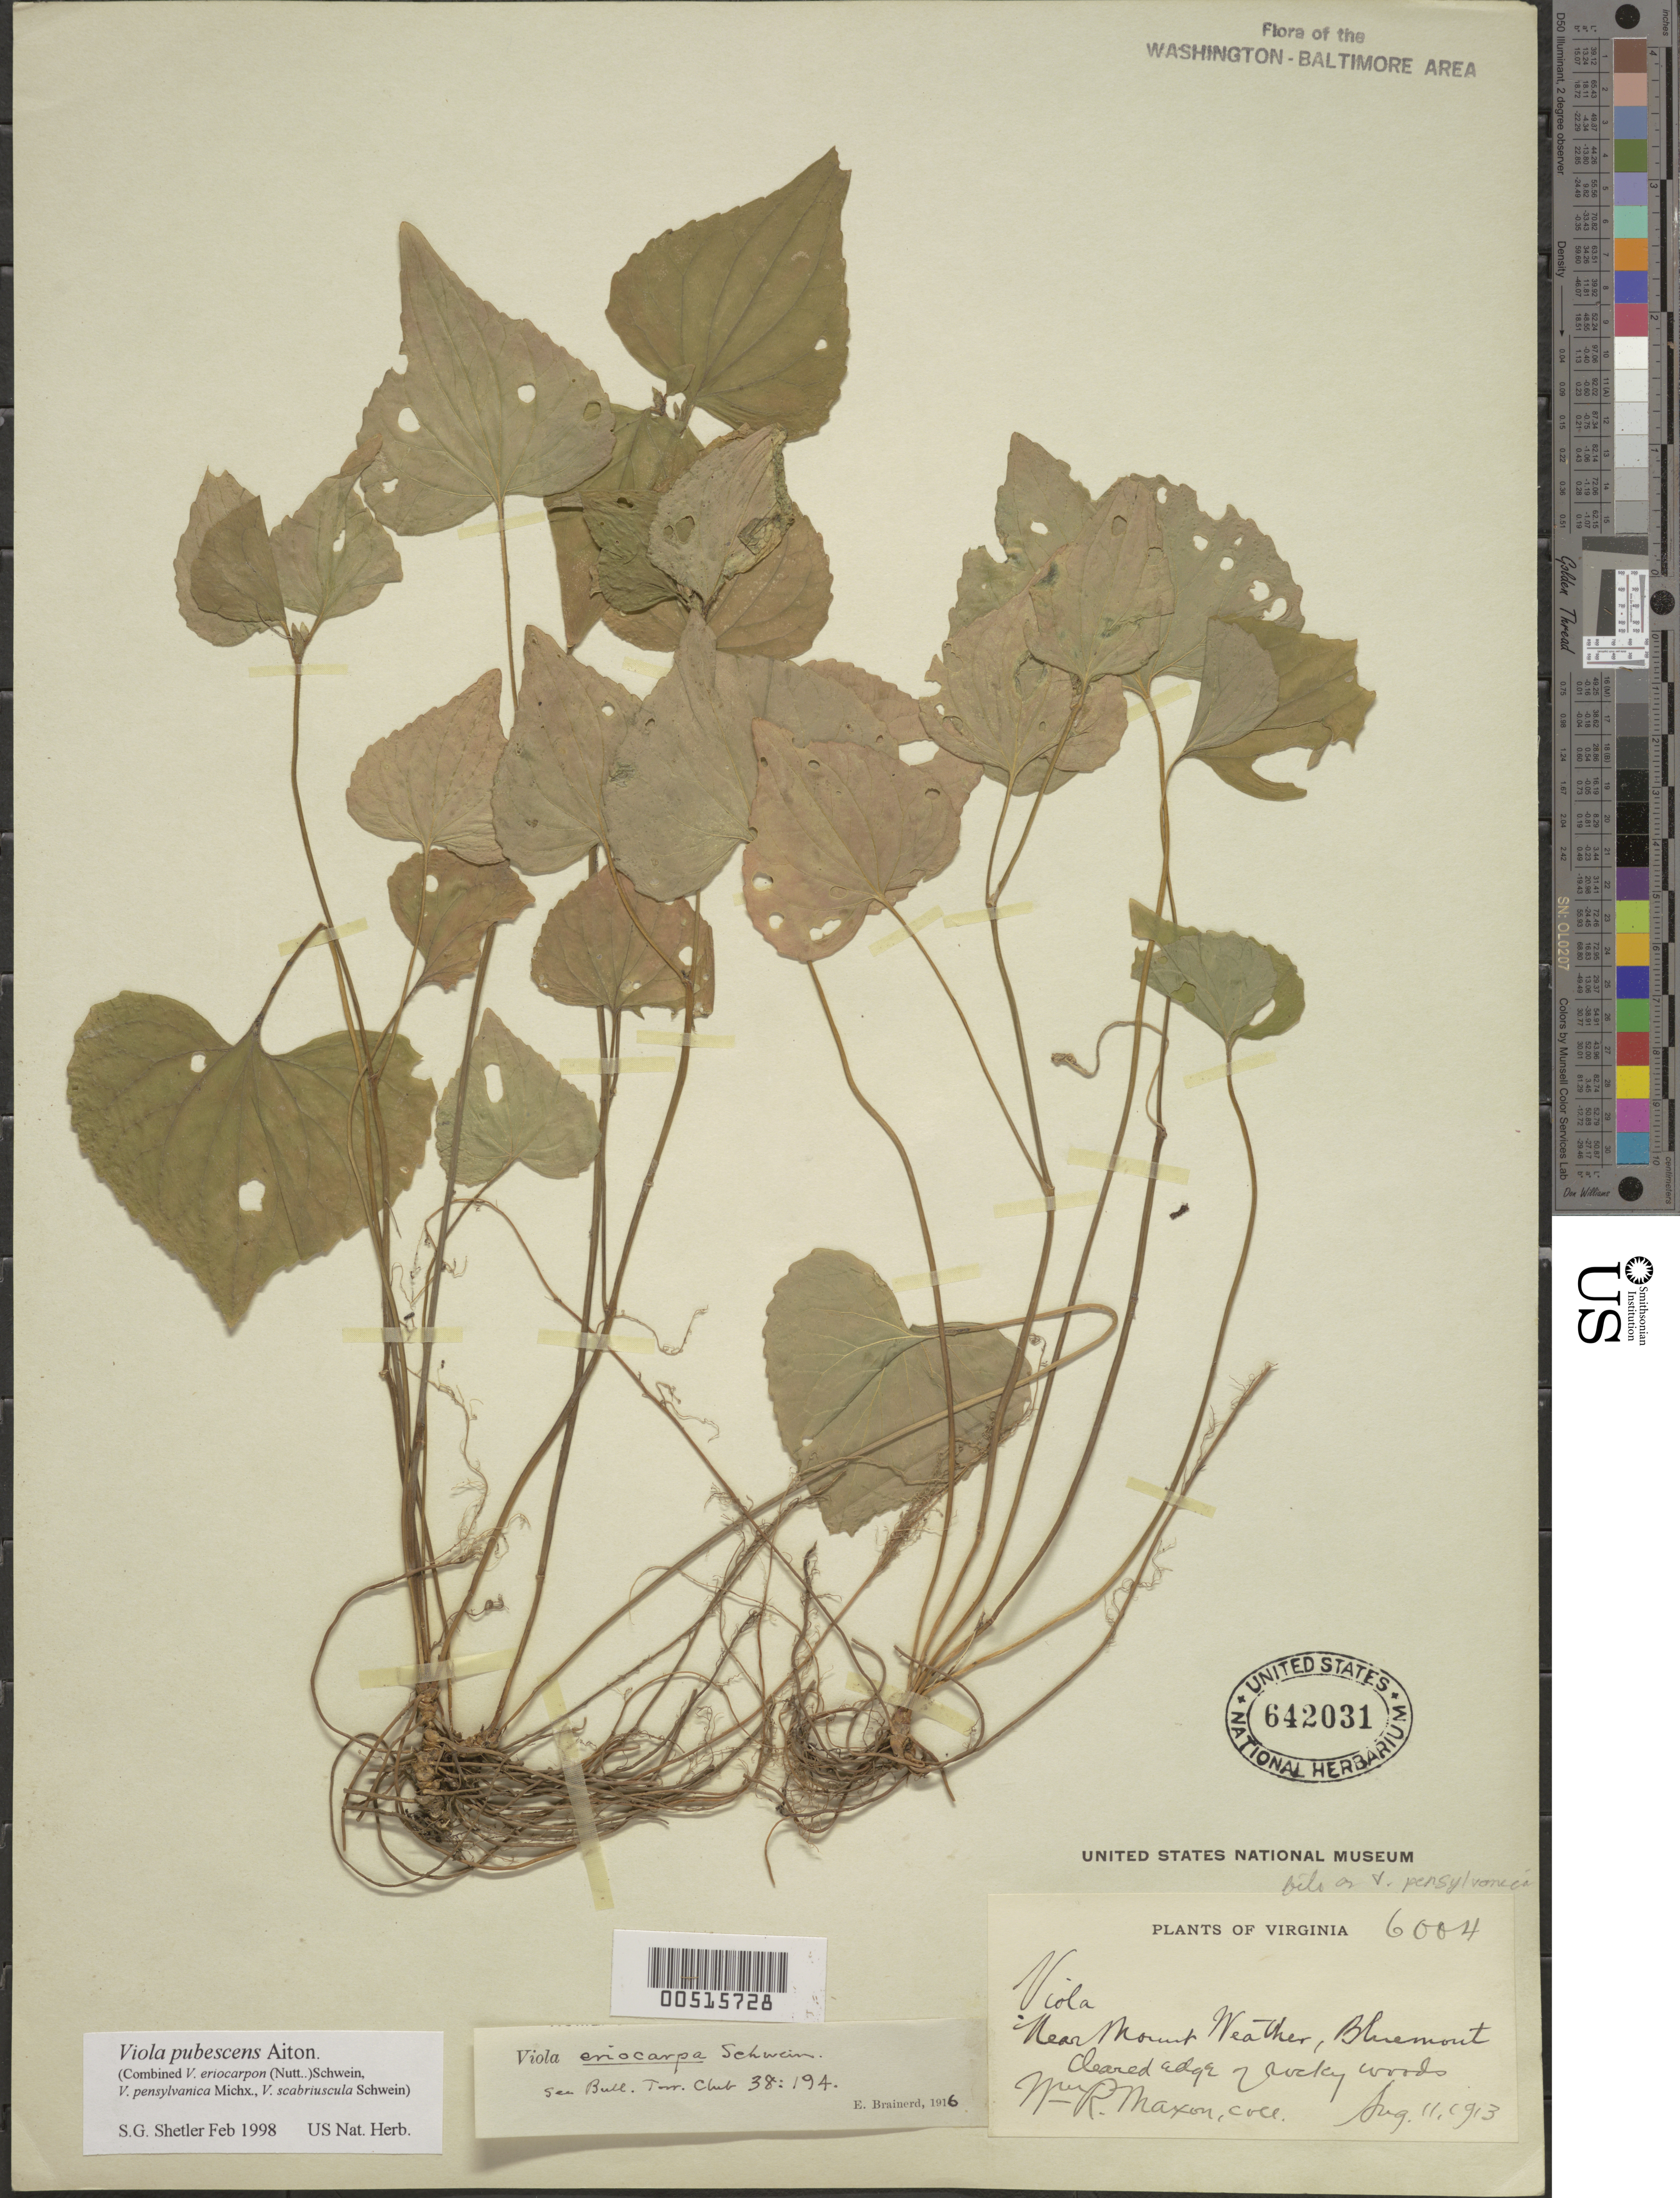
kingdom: Plantae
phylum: Tracheophyta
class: Magnoliopsida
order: Malpighiales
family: Violaceae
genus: Viola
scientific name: Viola pubescens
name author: Aiton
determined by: Shetler, Stanwyn G., (US), NMNH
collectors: W. C. Maxon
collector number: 6004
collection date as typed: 11 Aug 1913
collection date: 1913-08-11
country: United States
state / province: Virginia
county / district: Loudoun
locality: Bluemont, near Mount Weather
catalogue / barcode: US 642031